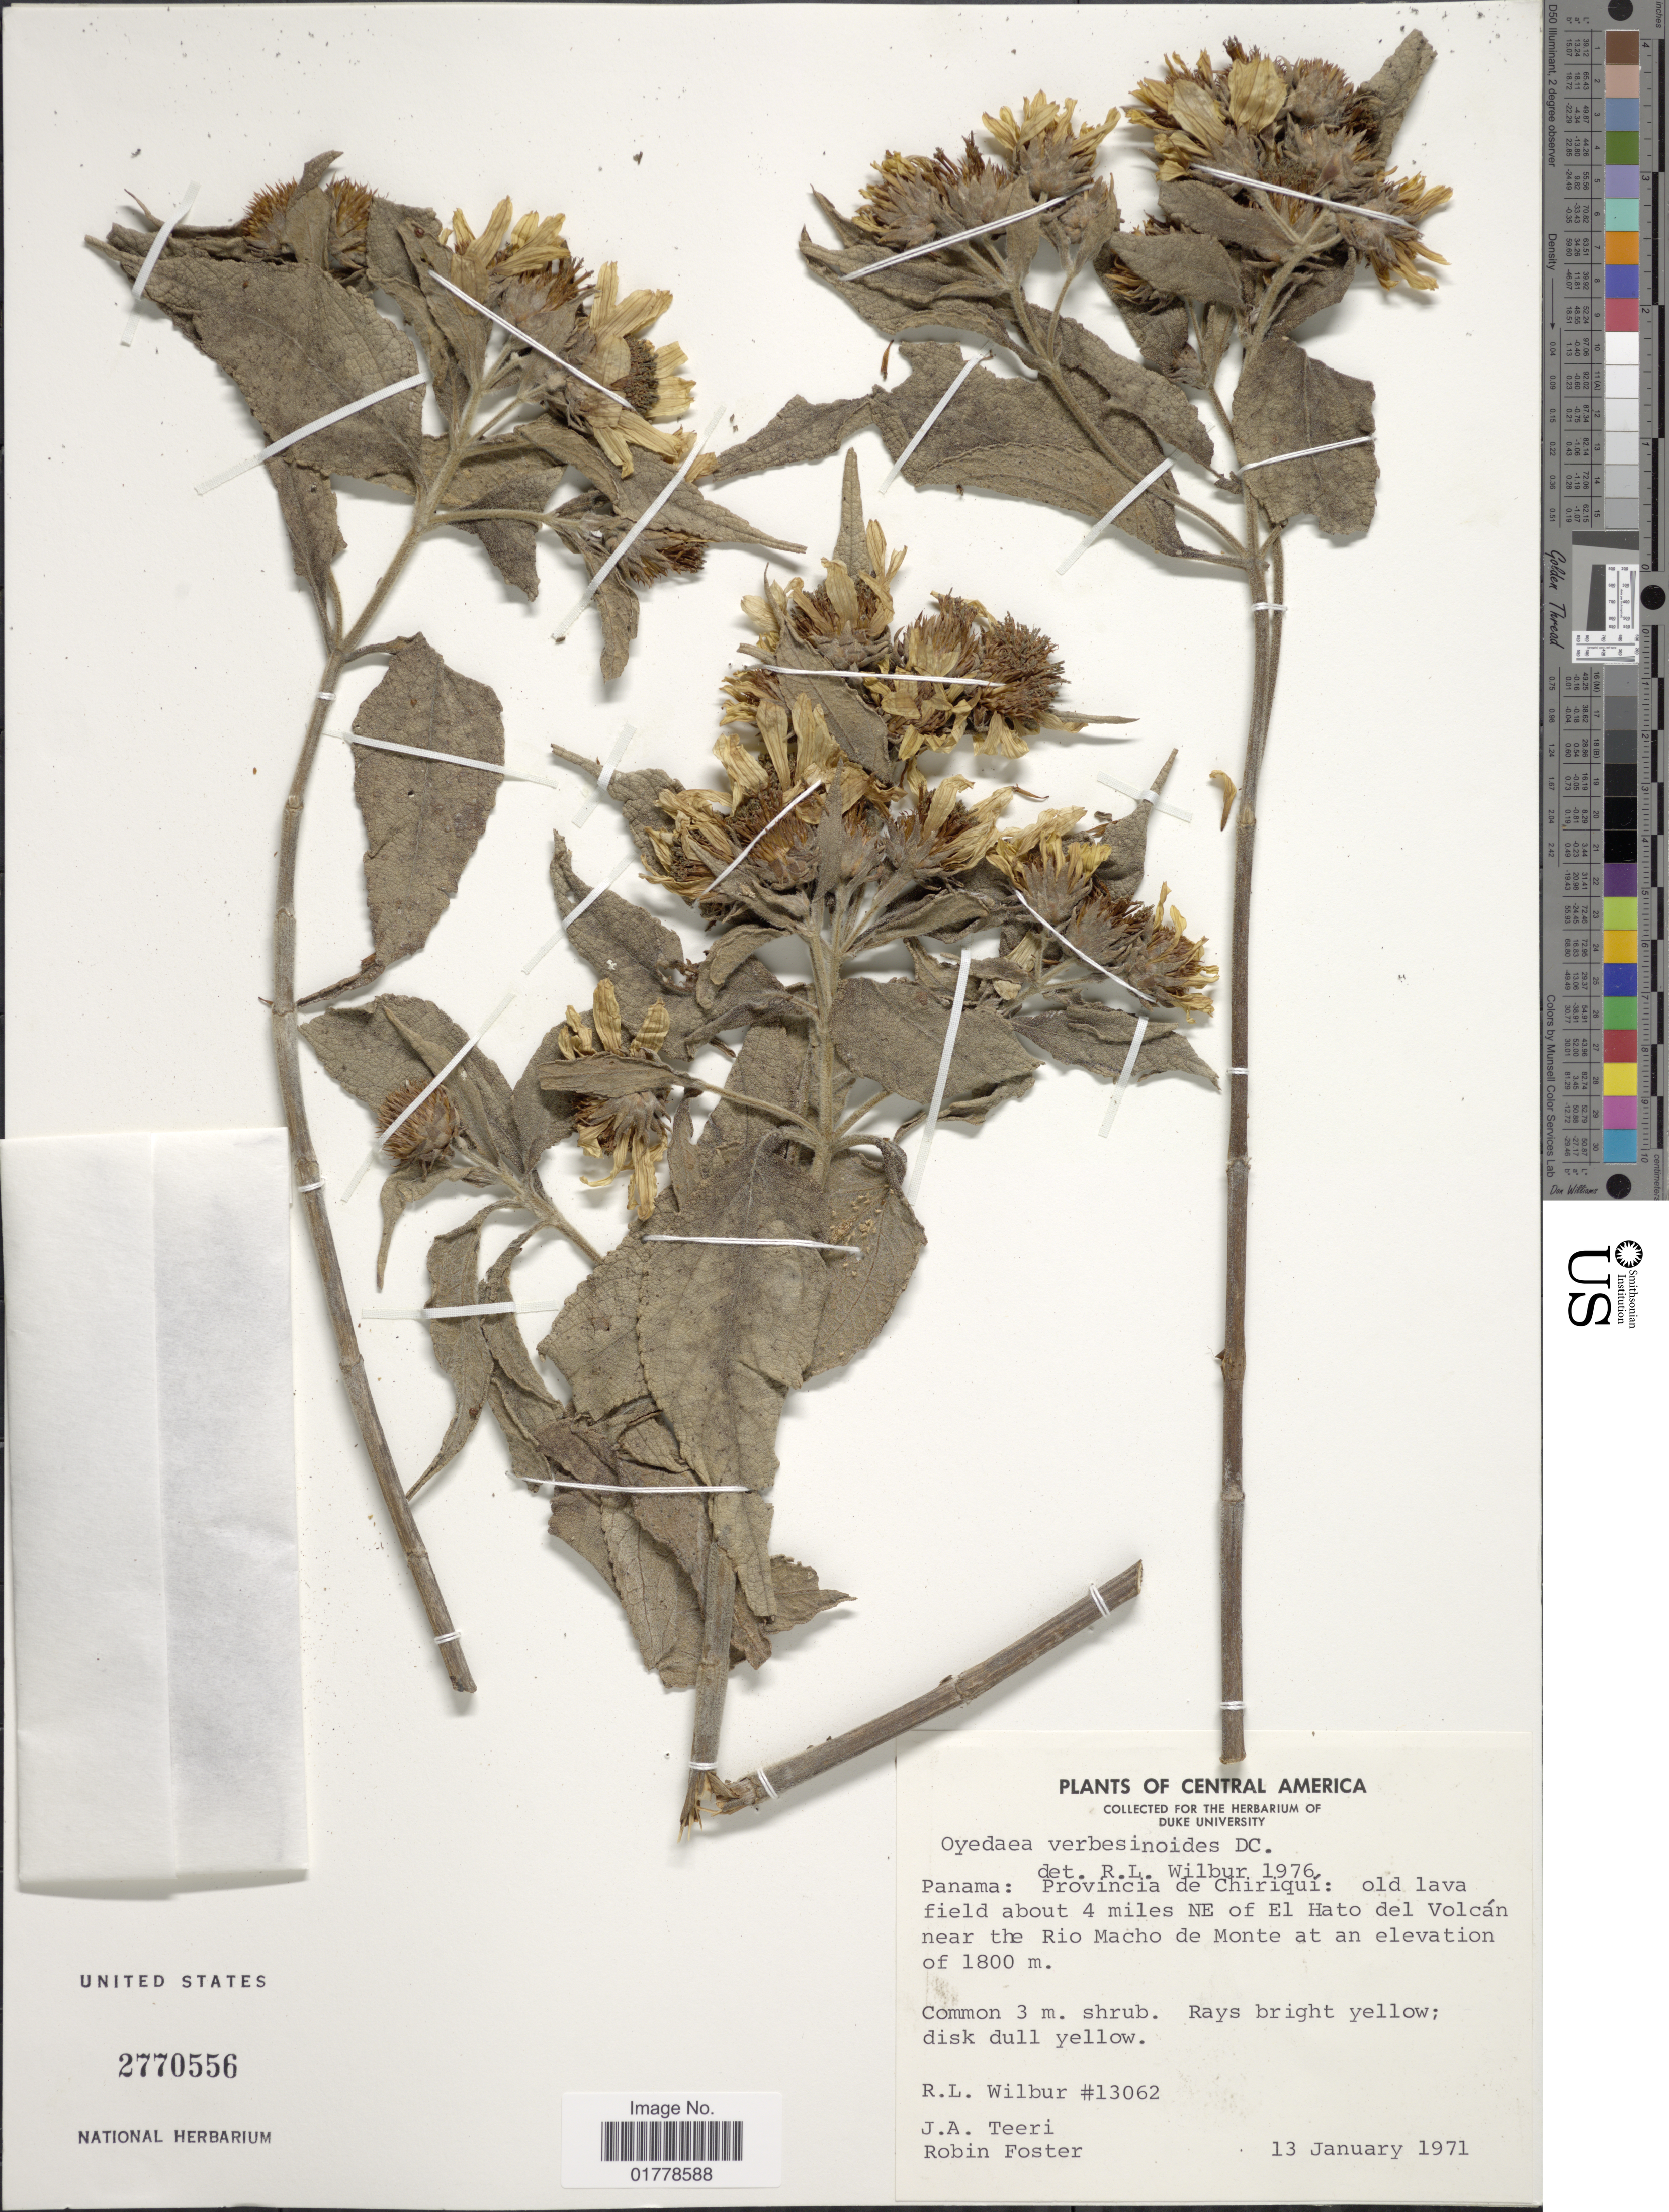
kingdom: Plantae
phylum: Tracheophyta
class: Magnoliopsida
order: Asterales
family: Asteraceae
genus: Oyedaea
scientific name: Oyedaea verbesinoides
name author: DC.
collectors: R. L. Wilbur, J. Teeri & R. B. Foster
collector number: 13062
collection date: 1971-01-13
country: Panama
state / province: Panamá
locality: Panama: Provincia de Chiriqui: old lava field about 4 miles NE of El Hato del Volcán near the Rio Macho de Monte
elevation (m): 1800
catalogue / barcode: US 2770556